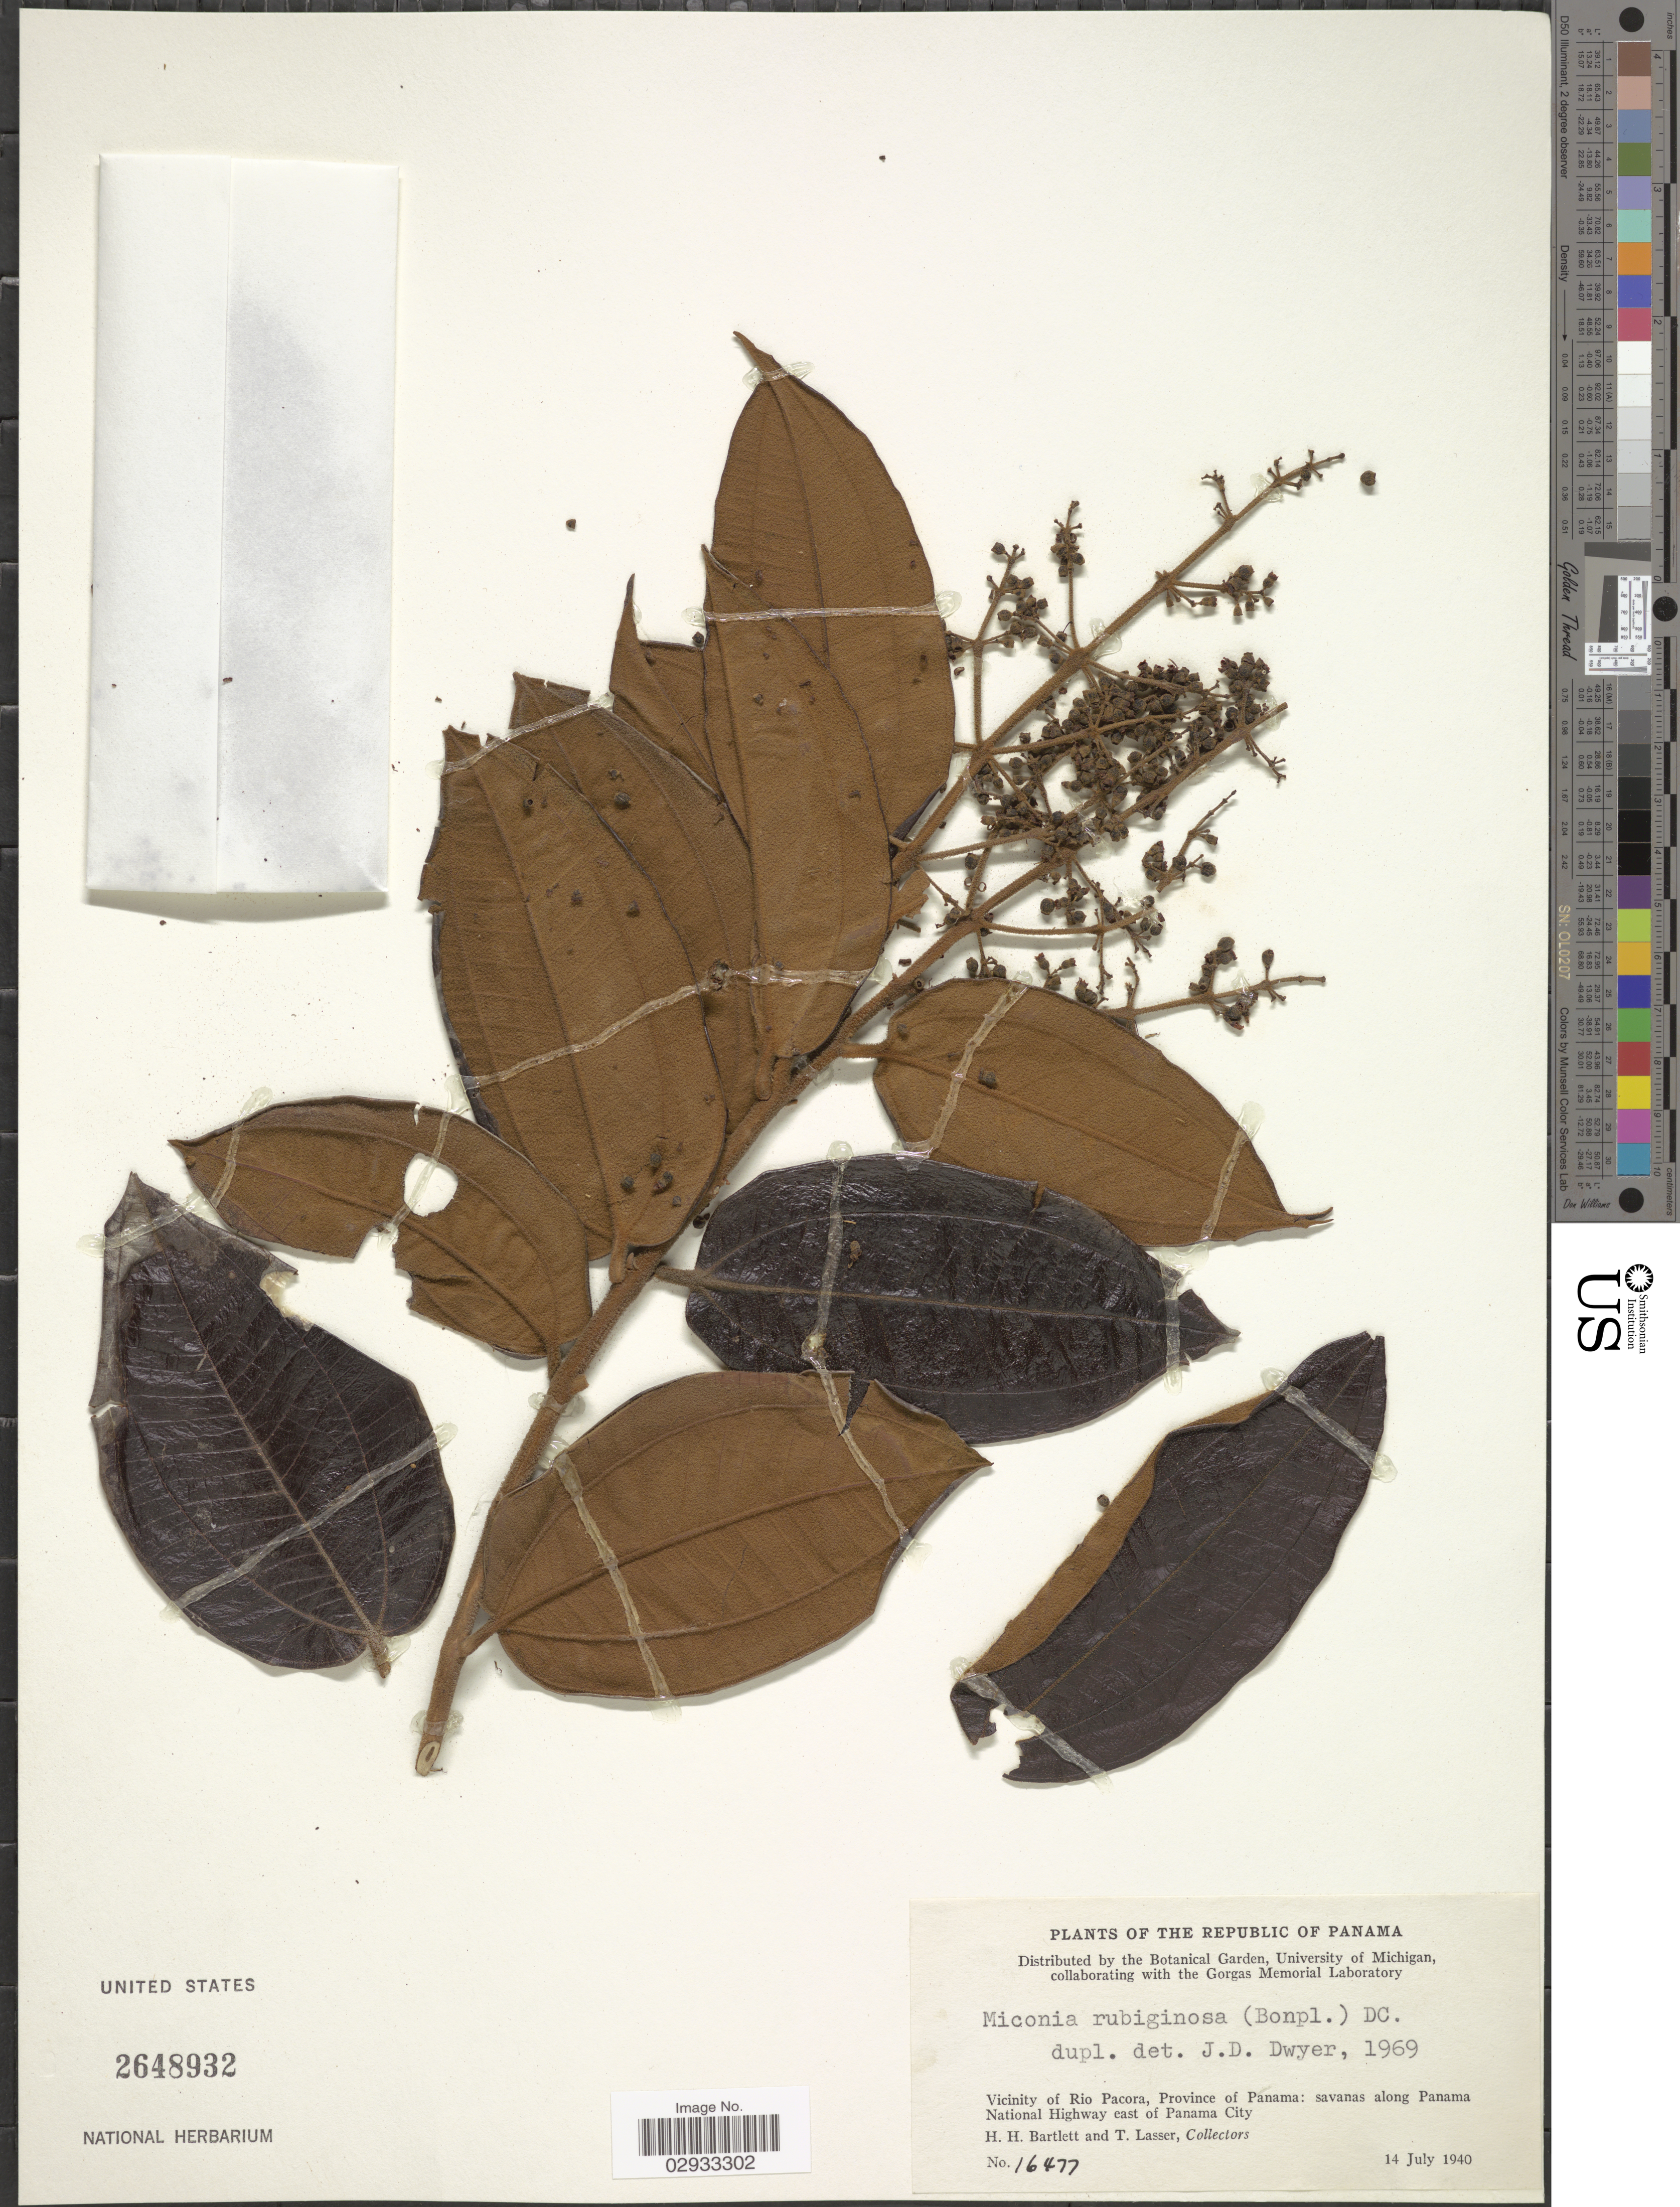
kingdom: Plantae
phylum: Tracheophyta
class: Magnoliopsida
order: Myrtales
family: Melastomataceae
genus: Miconia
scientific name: Miconia rubiginosa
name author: (Bonpl.) DC.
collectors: H. H. Bartlett & T. Lasser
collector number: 16477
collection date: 1940-07-14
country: Panama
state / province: Panamá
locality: Vicinity of Rio Pacora: savanas along Panama National Highway east of Panama City.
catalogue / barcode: US 2648932